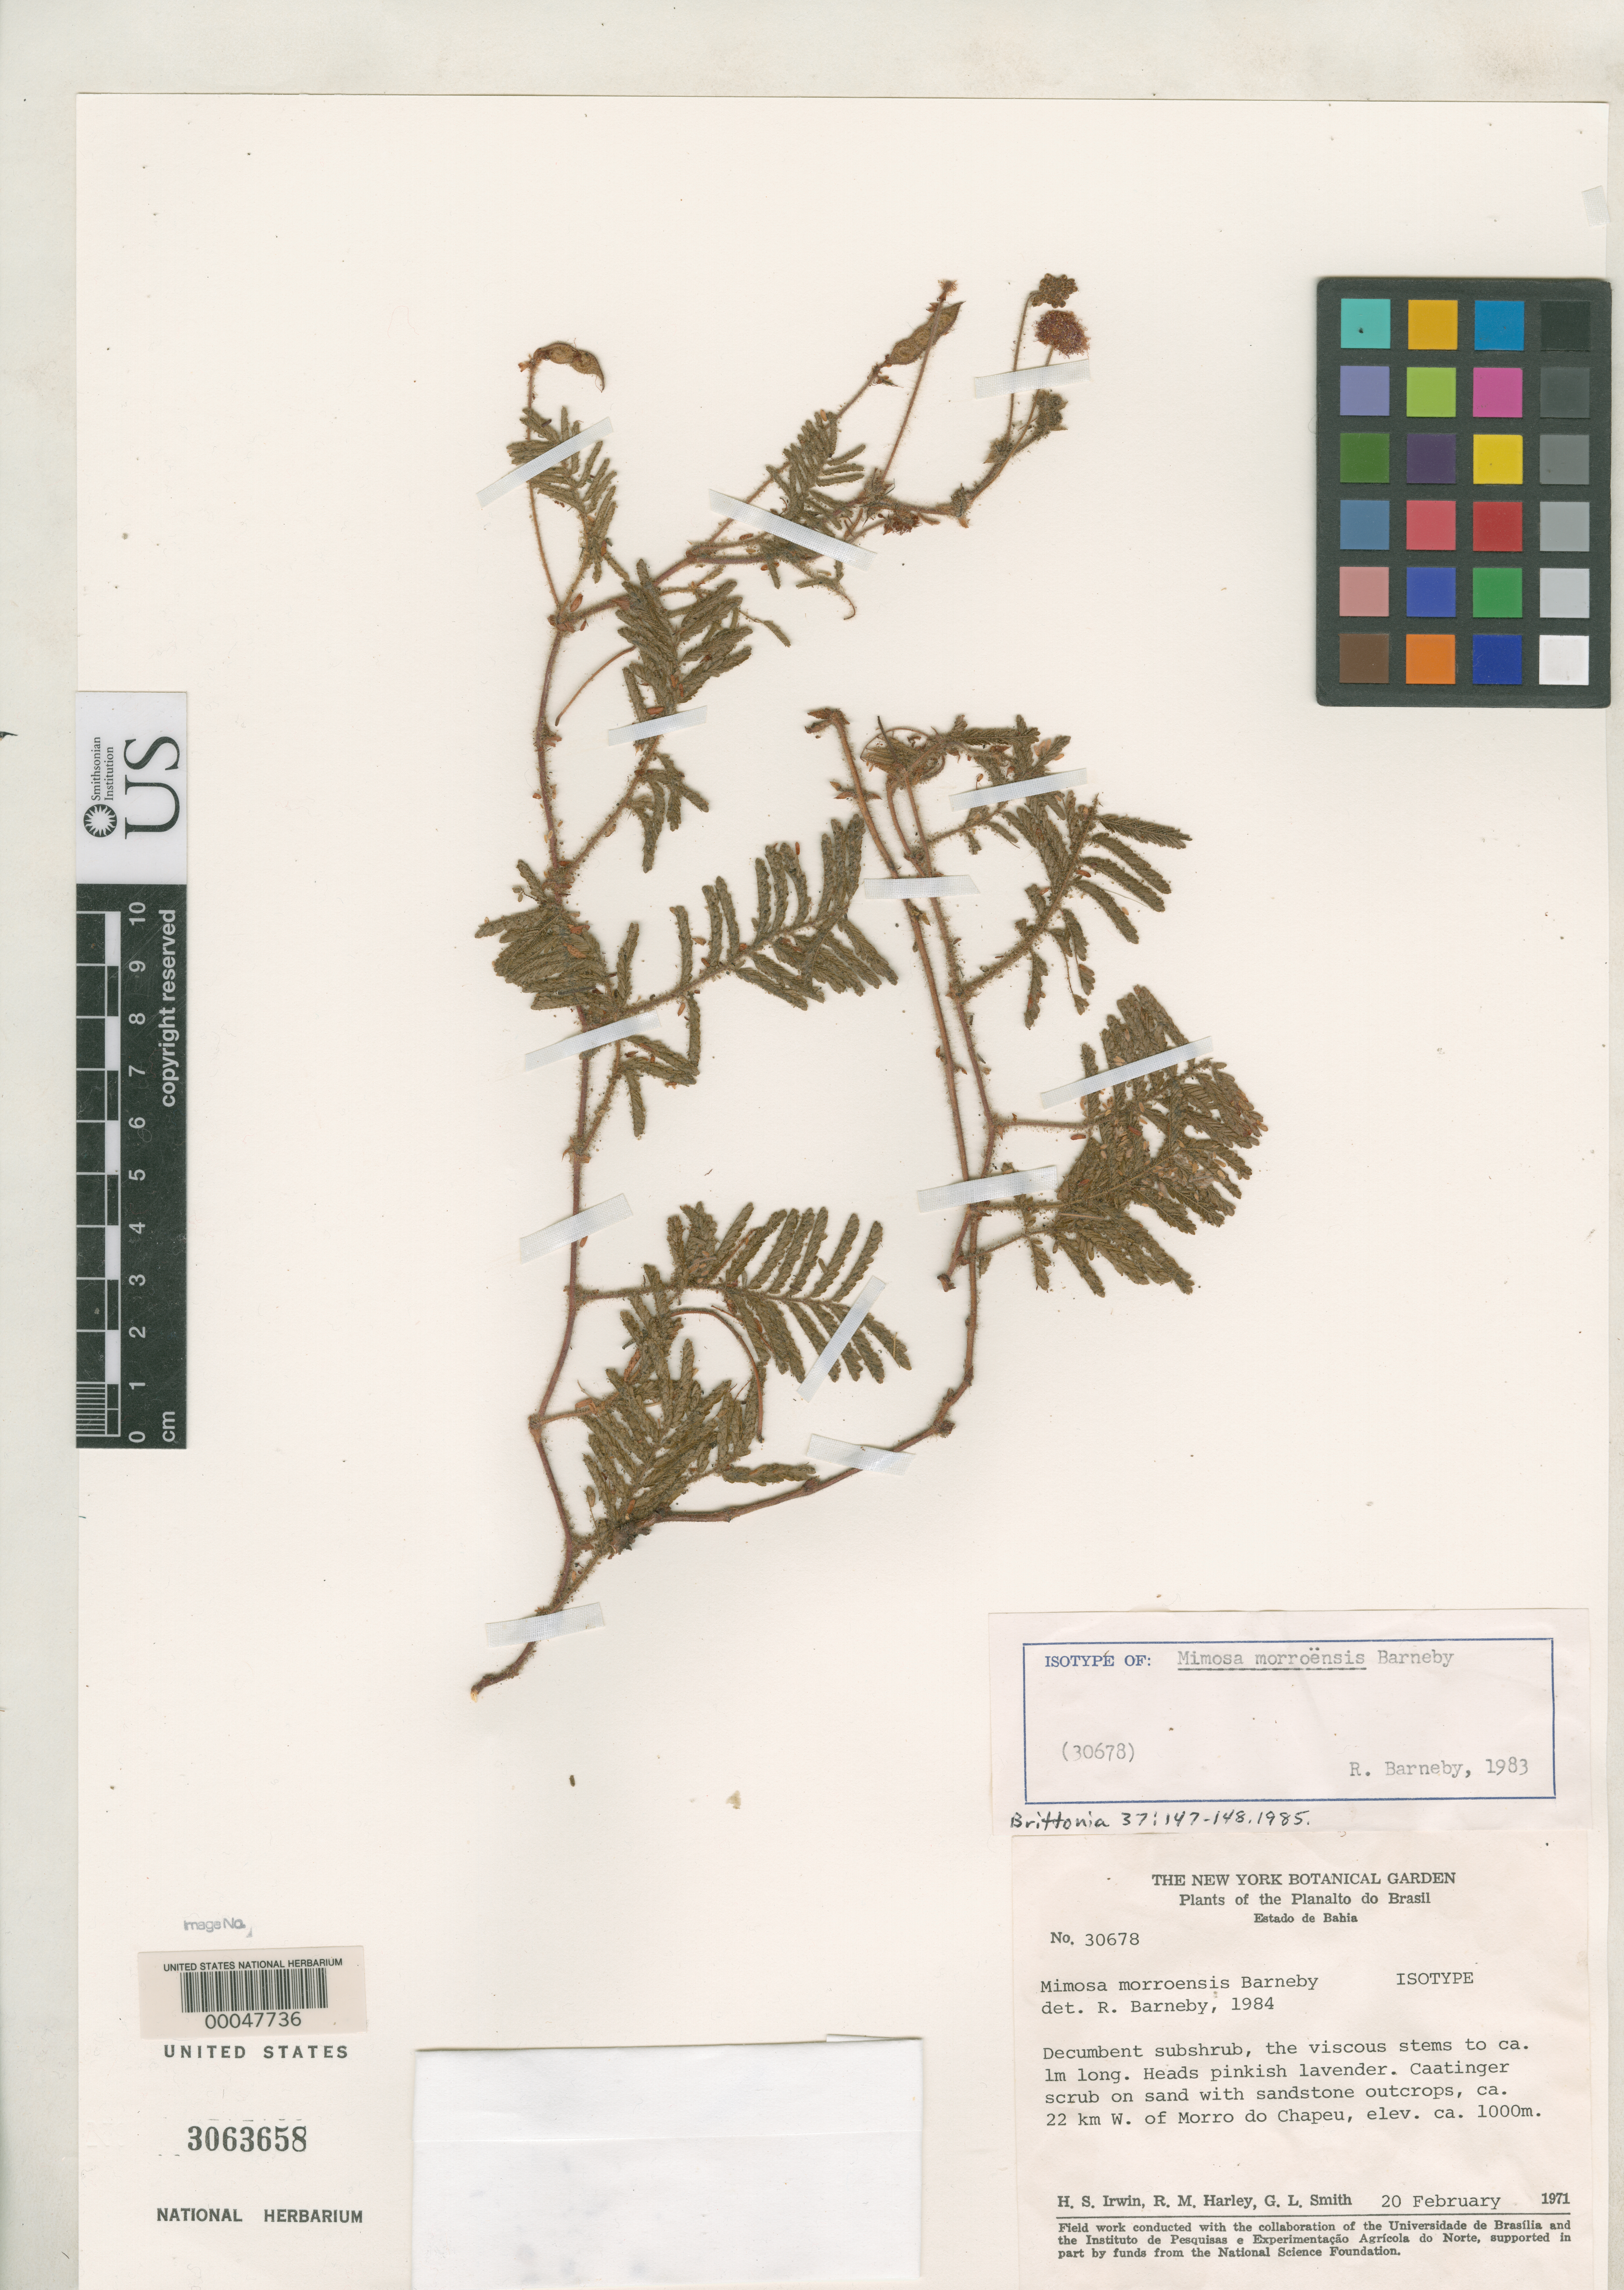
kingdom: Plantae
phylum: Tracheophyta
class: Magnoliopsida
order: Fabales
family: Fabaceae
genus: Mimosa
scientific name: Mimosa morroensis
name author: Barneby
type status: Isotype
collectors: H. Irwin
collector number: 30678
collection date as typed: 20 Feb 1971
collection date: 1971-02-20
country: Brazil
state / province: Bahia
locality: Ca. 22 km. W of Morro do Chapeu.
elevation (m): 1000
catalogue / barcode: US 3063658